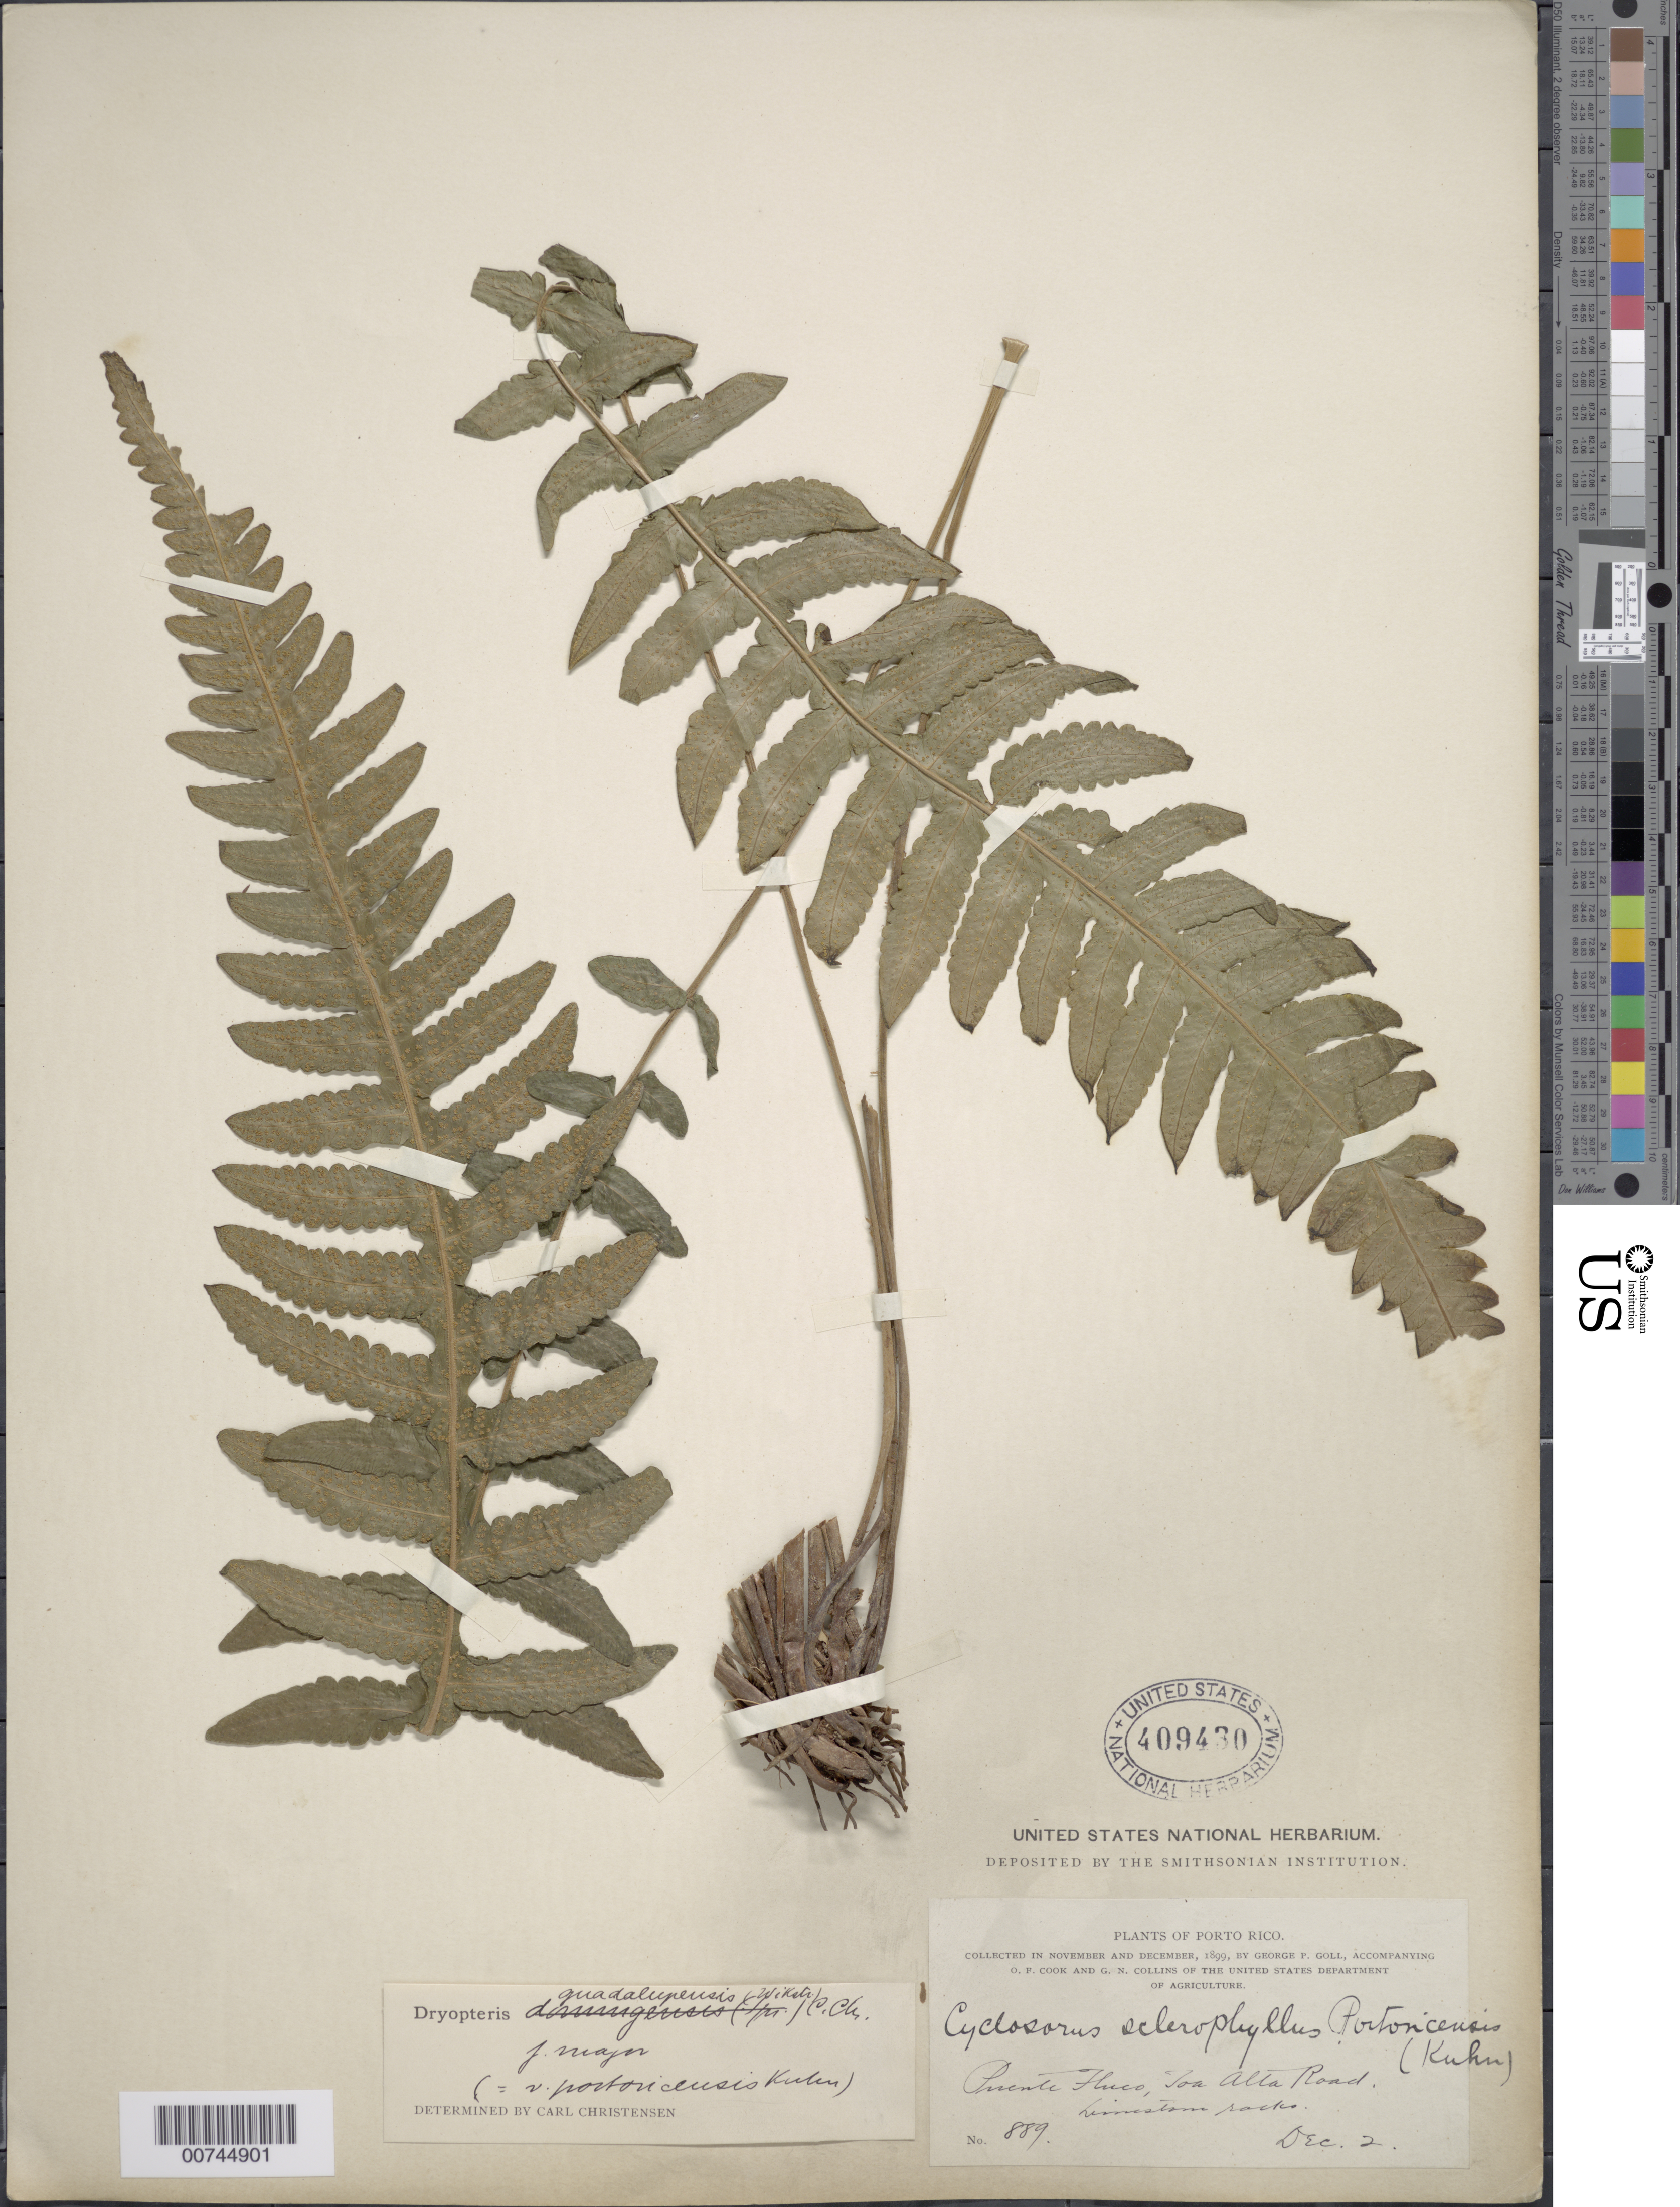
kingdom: Plantae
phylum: Tracheophyta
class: Polypodiopsida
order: Polypodiales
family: Thelypteridaceae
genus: Goniopteris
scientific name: Goniopteris guadelupensis (Wikstr.) comb. nov., ined 2015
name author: (Wikstr.)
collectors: G. Goll, O. F. Cook & G. N. Collins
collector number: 889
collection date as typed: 02 Dec 1899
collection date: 1899-12-02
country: Puerto Rico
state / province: Toa Alta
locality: Puente Huco, Coa Alta Road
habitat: Limestones rocks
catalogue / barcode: US 409430